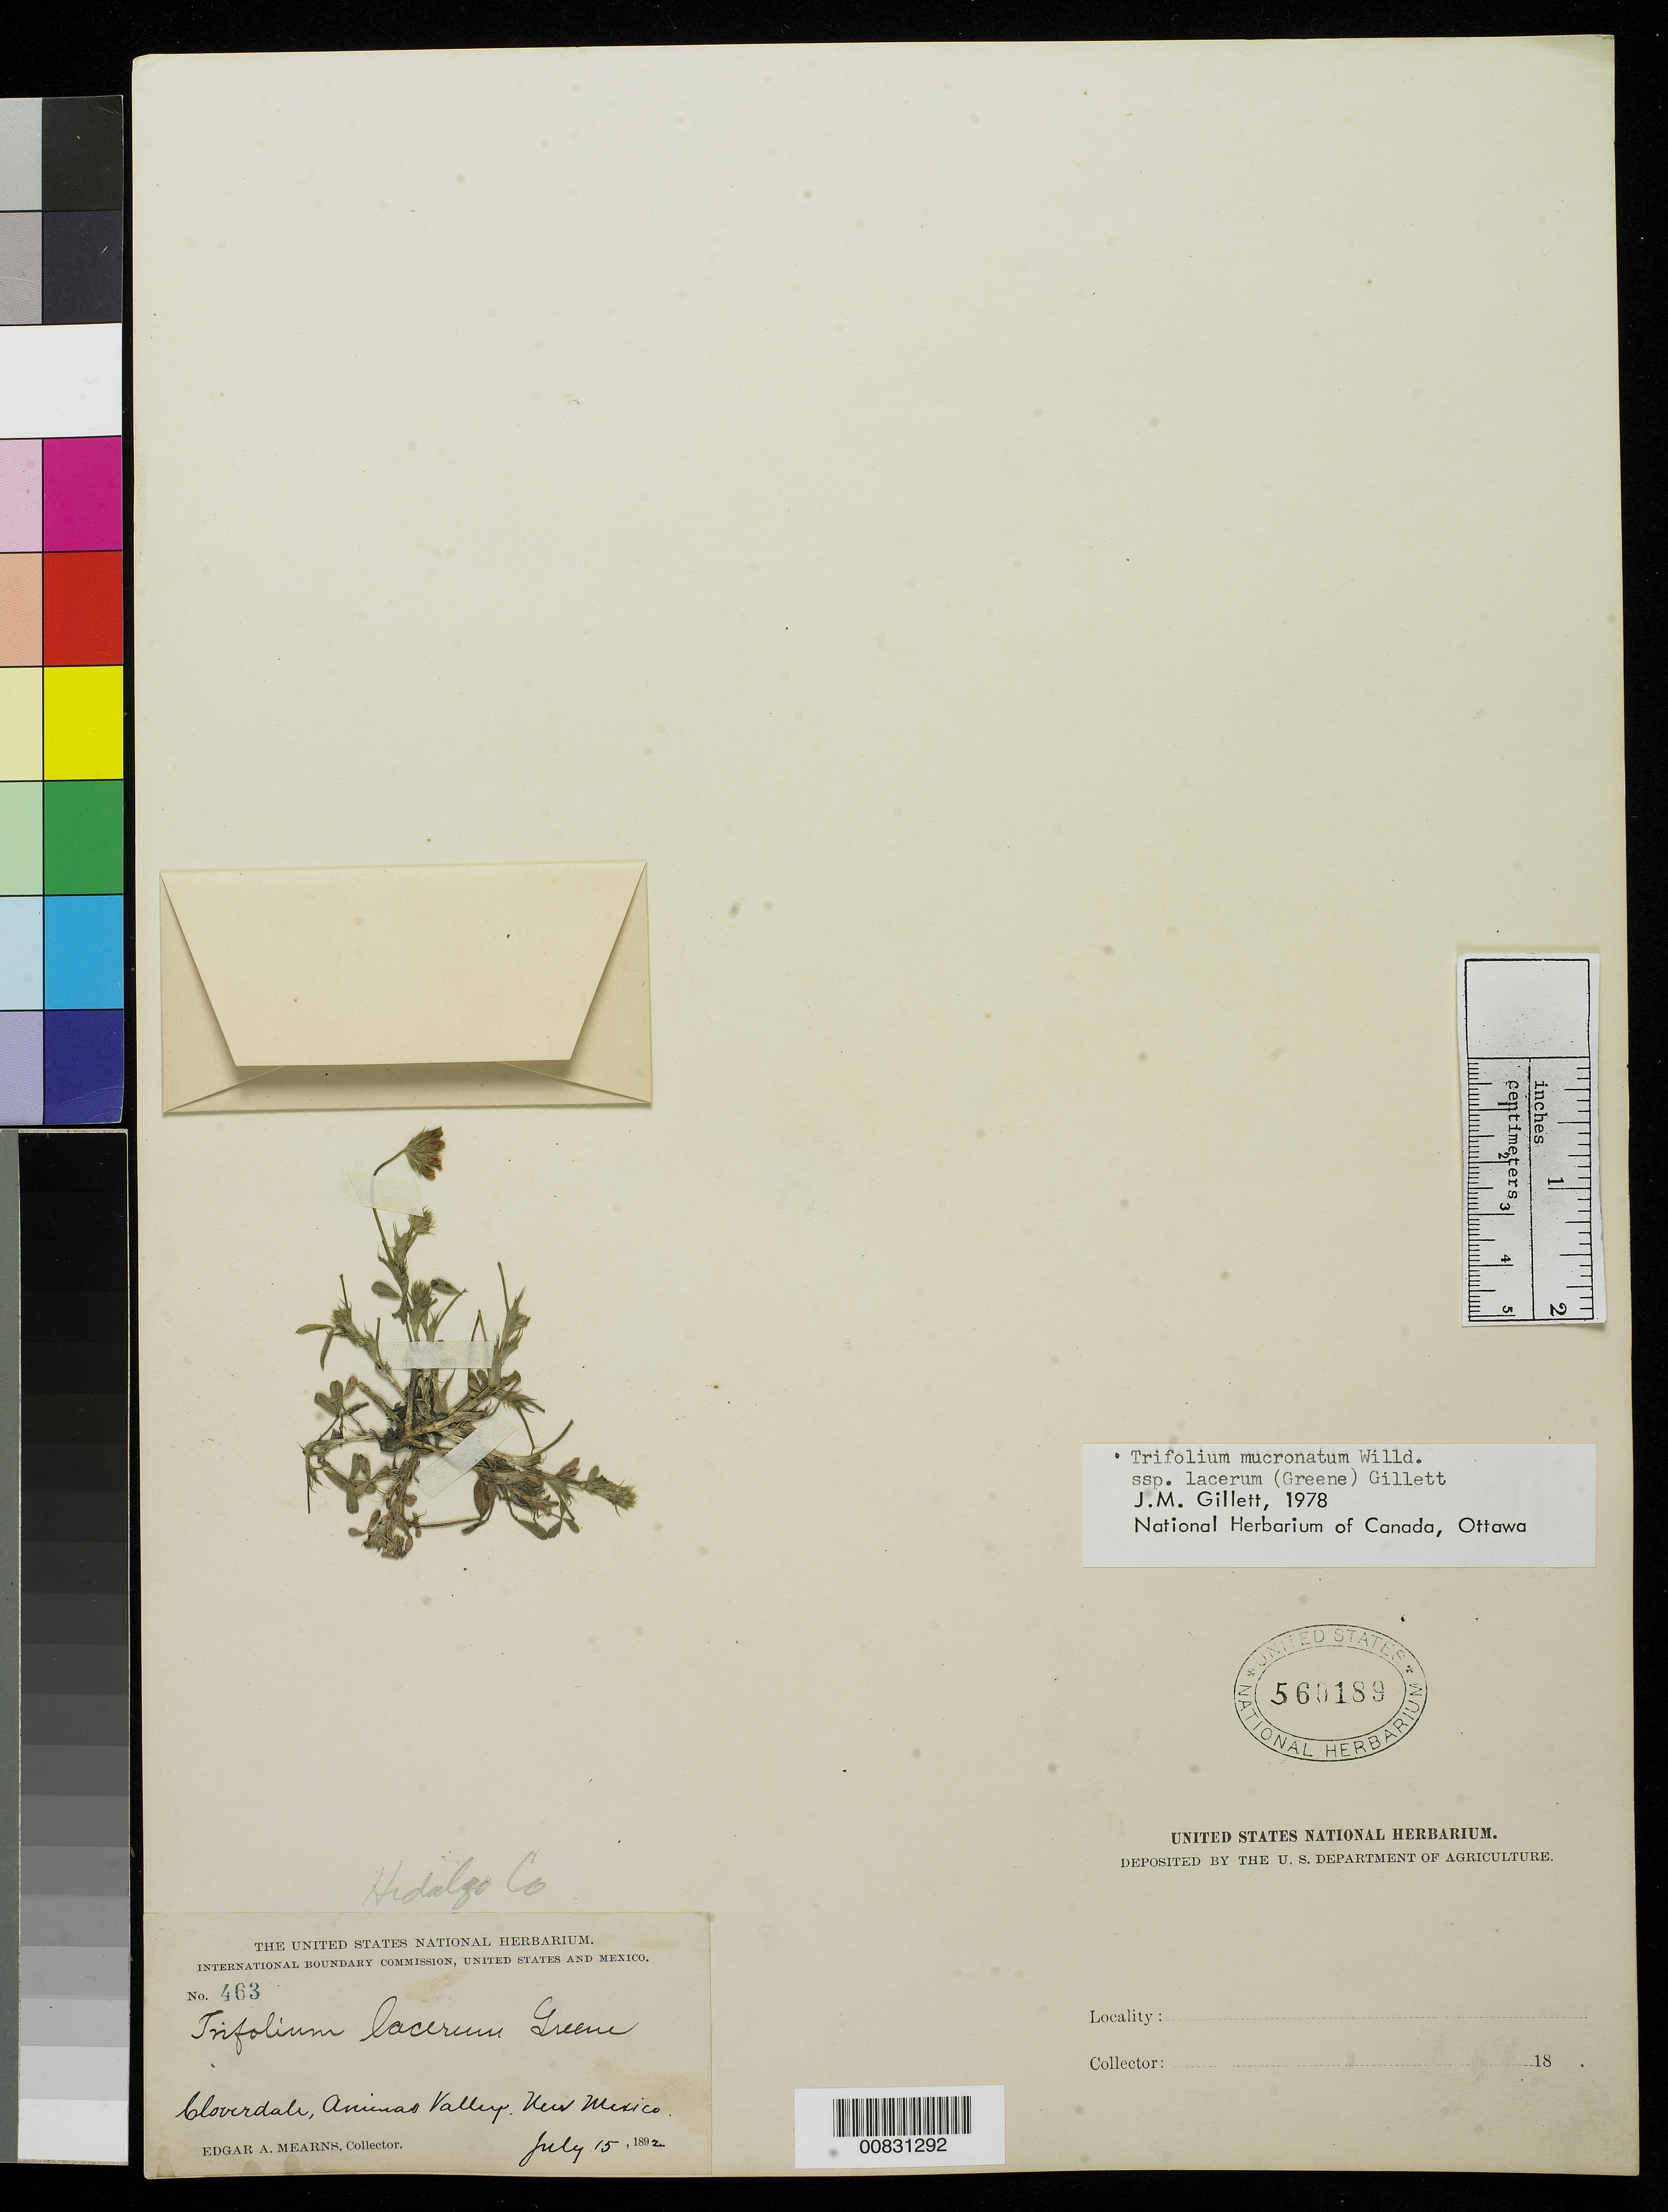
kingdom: Plantae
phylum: Tracheophyta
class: Magnoliopsida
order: Fabales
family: Fabaceae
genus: Trifolium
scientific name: Trifolium mucronatum subsp. lacerum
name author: Willd. ex Spreng.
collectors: E. A. Mearns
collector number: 463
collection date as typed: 15 Jul 1892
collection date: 1892-07-15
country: United States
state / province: New Mexico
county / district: Hidalgo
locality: Cloverdale, Animas Valley, New Mexico.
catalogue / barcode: US 560189